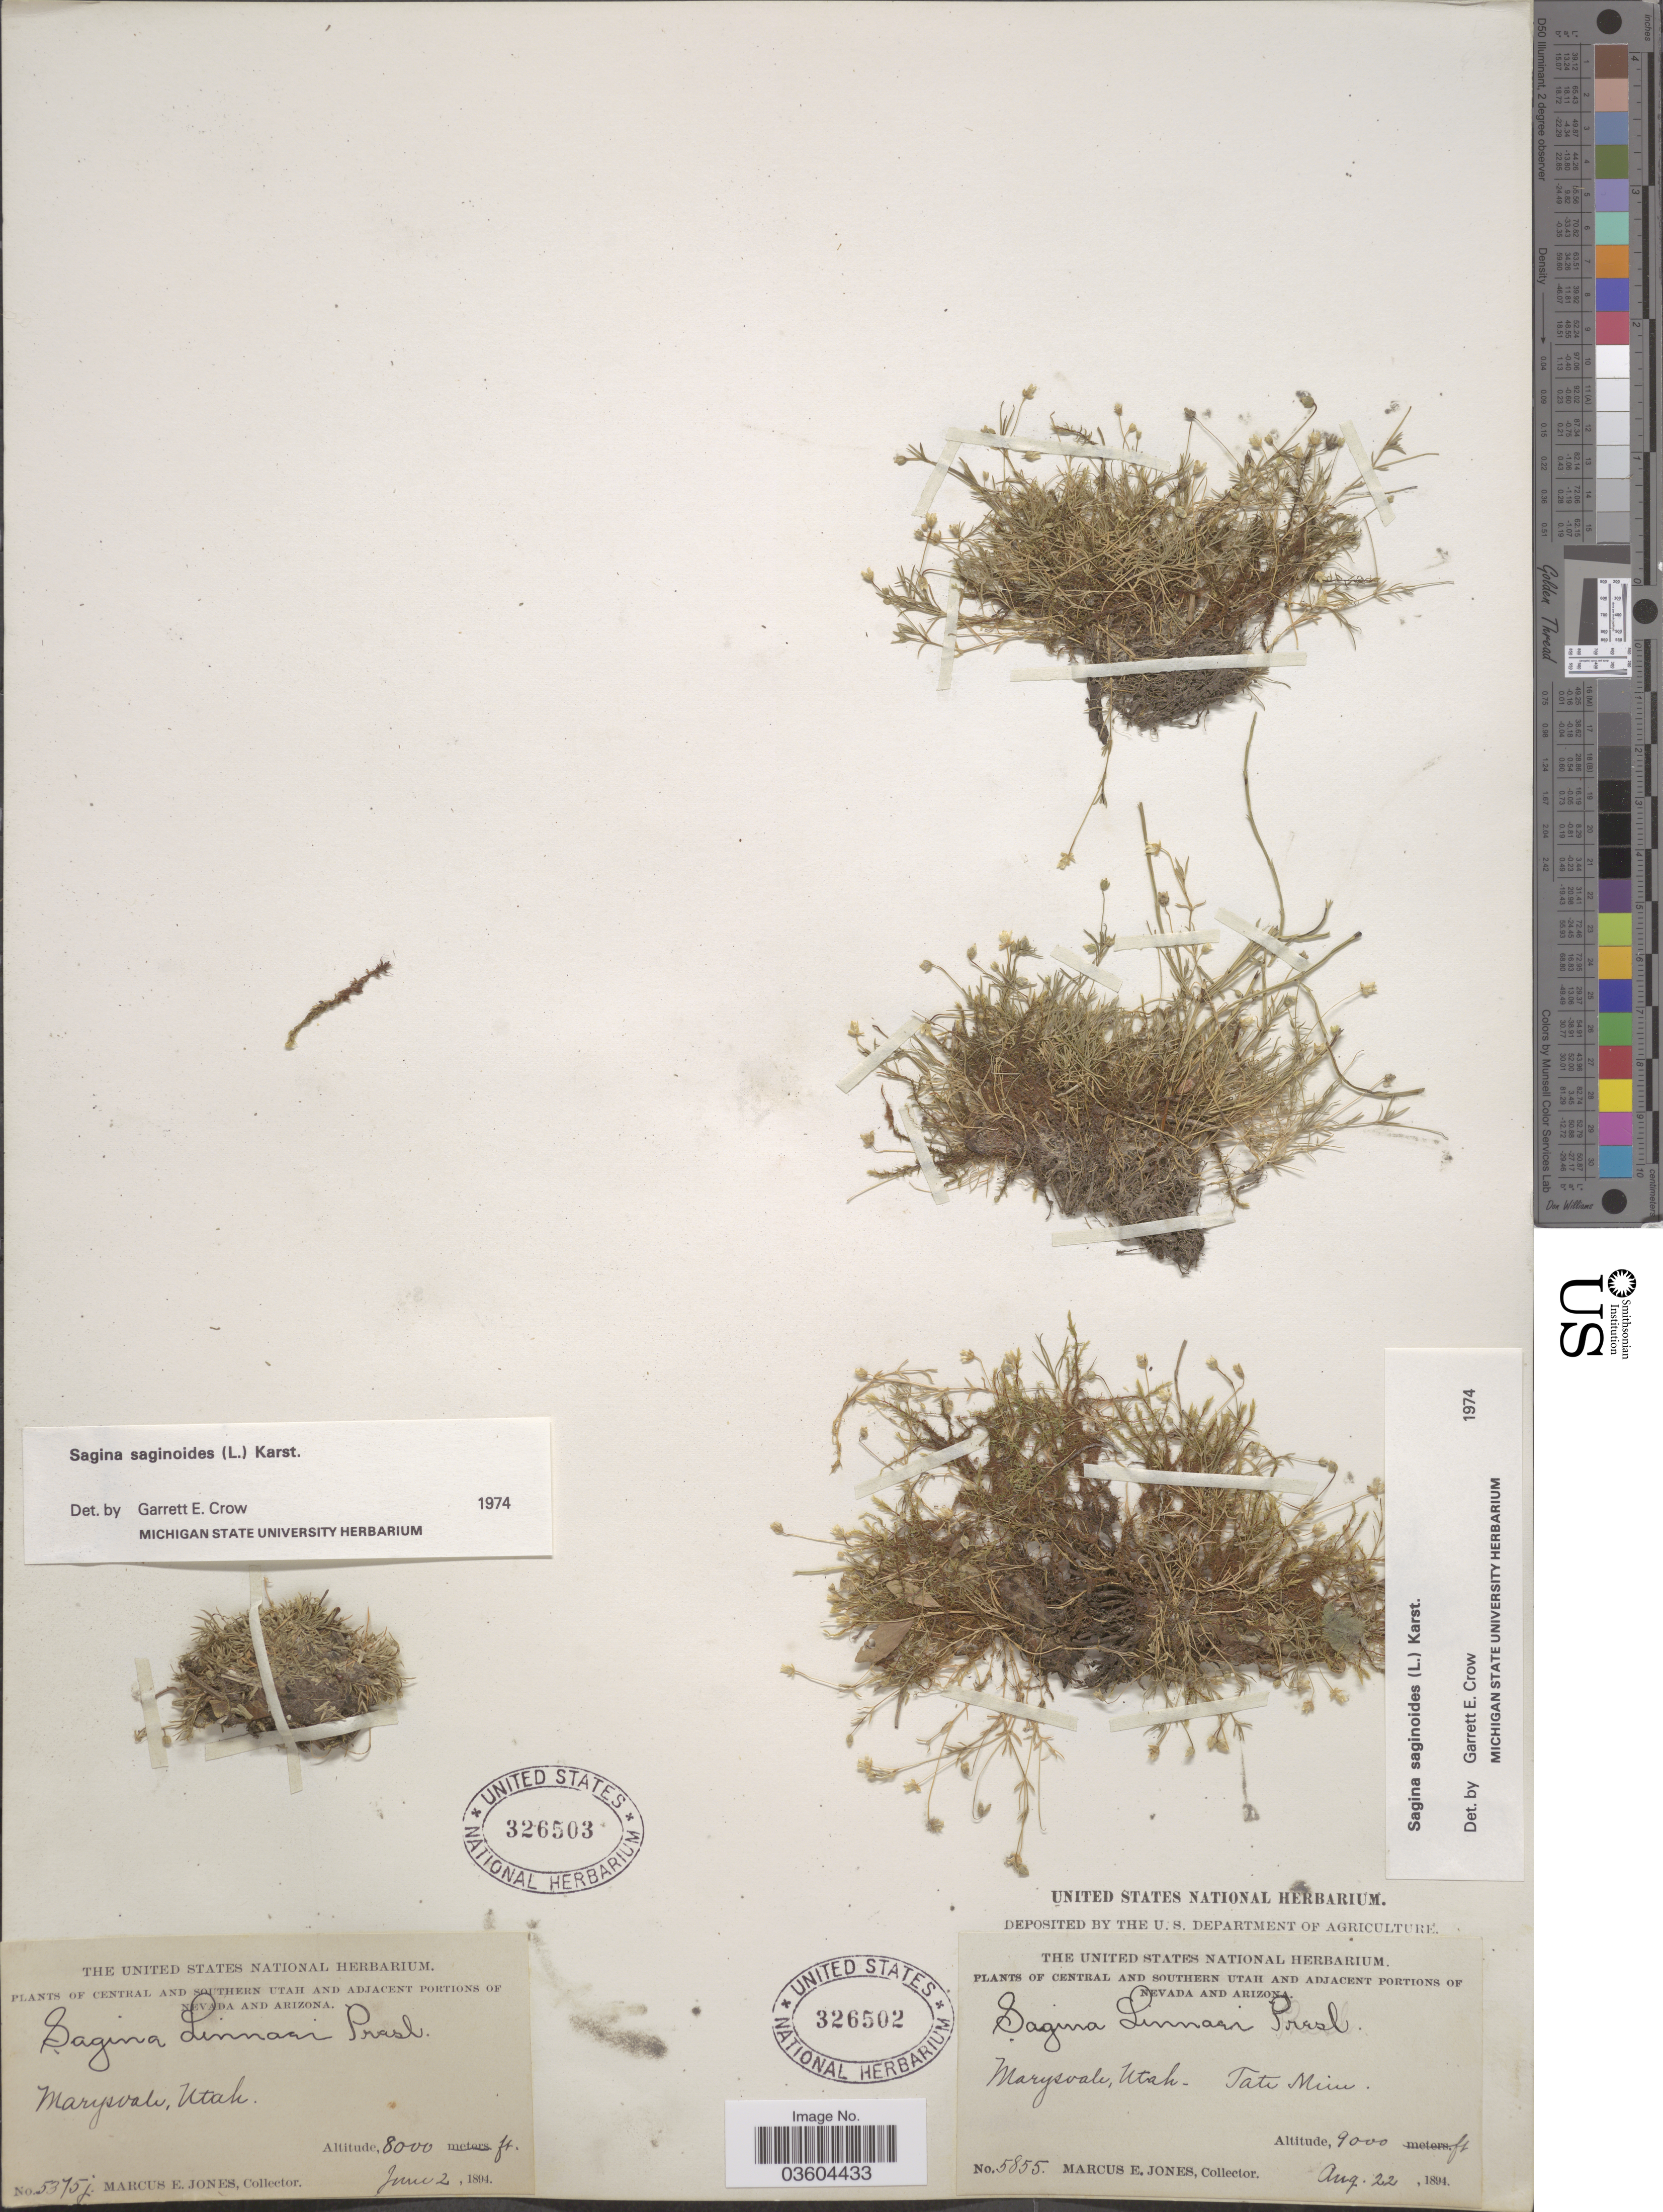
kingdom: Plantae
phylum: Tracheophyta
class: Magnoliopsida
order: Caryophyllales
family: Caryophyllaceae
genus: Sagina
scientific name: Sagina saginoides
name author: (L.) H. Karst.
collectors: M. E. Jones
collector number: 5375j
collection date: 1894-06-02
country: United States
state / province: Utah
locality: Central and Southern Utah. Marysvale.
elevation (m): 2438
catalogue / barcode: US 326503